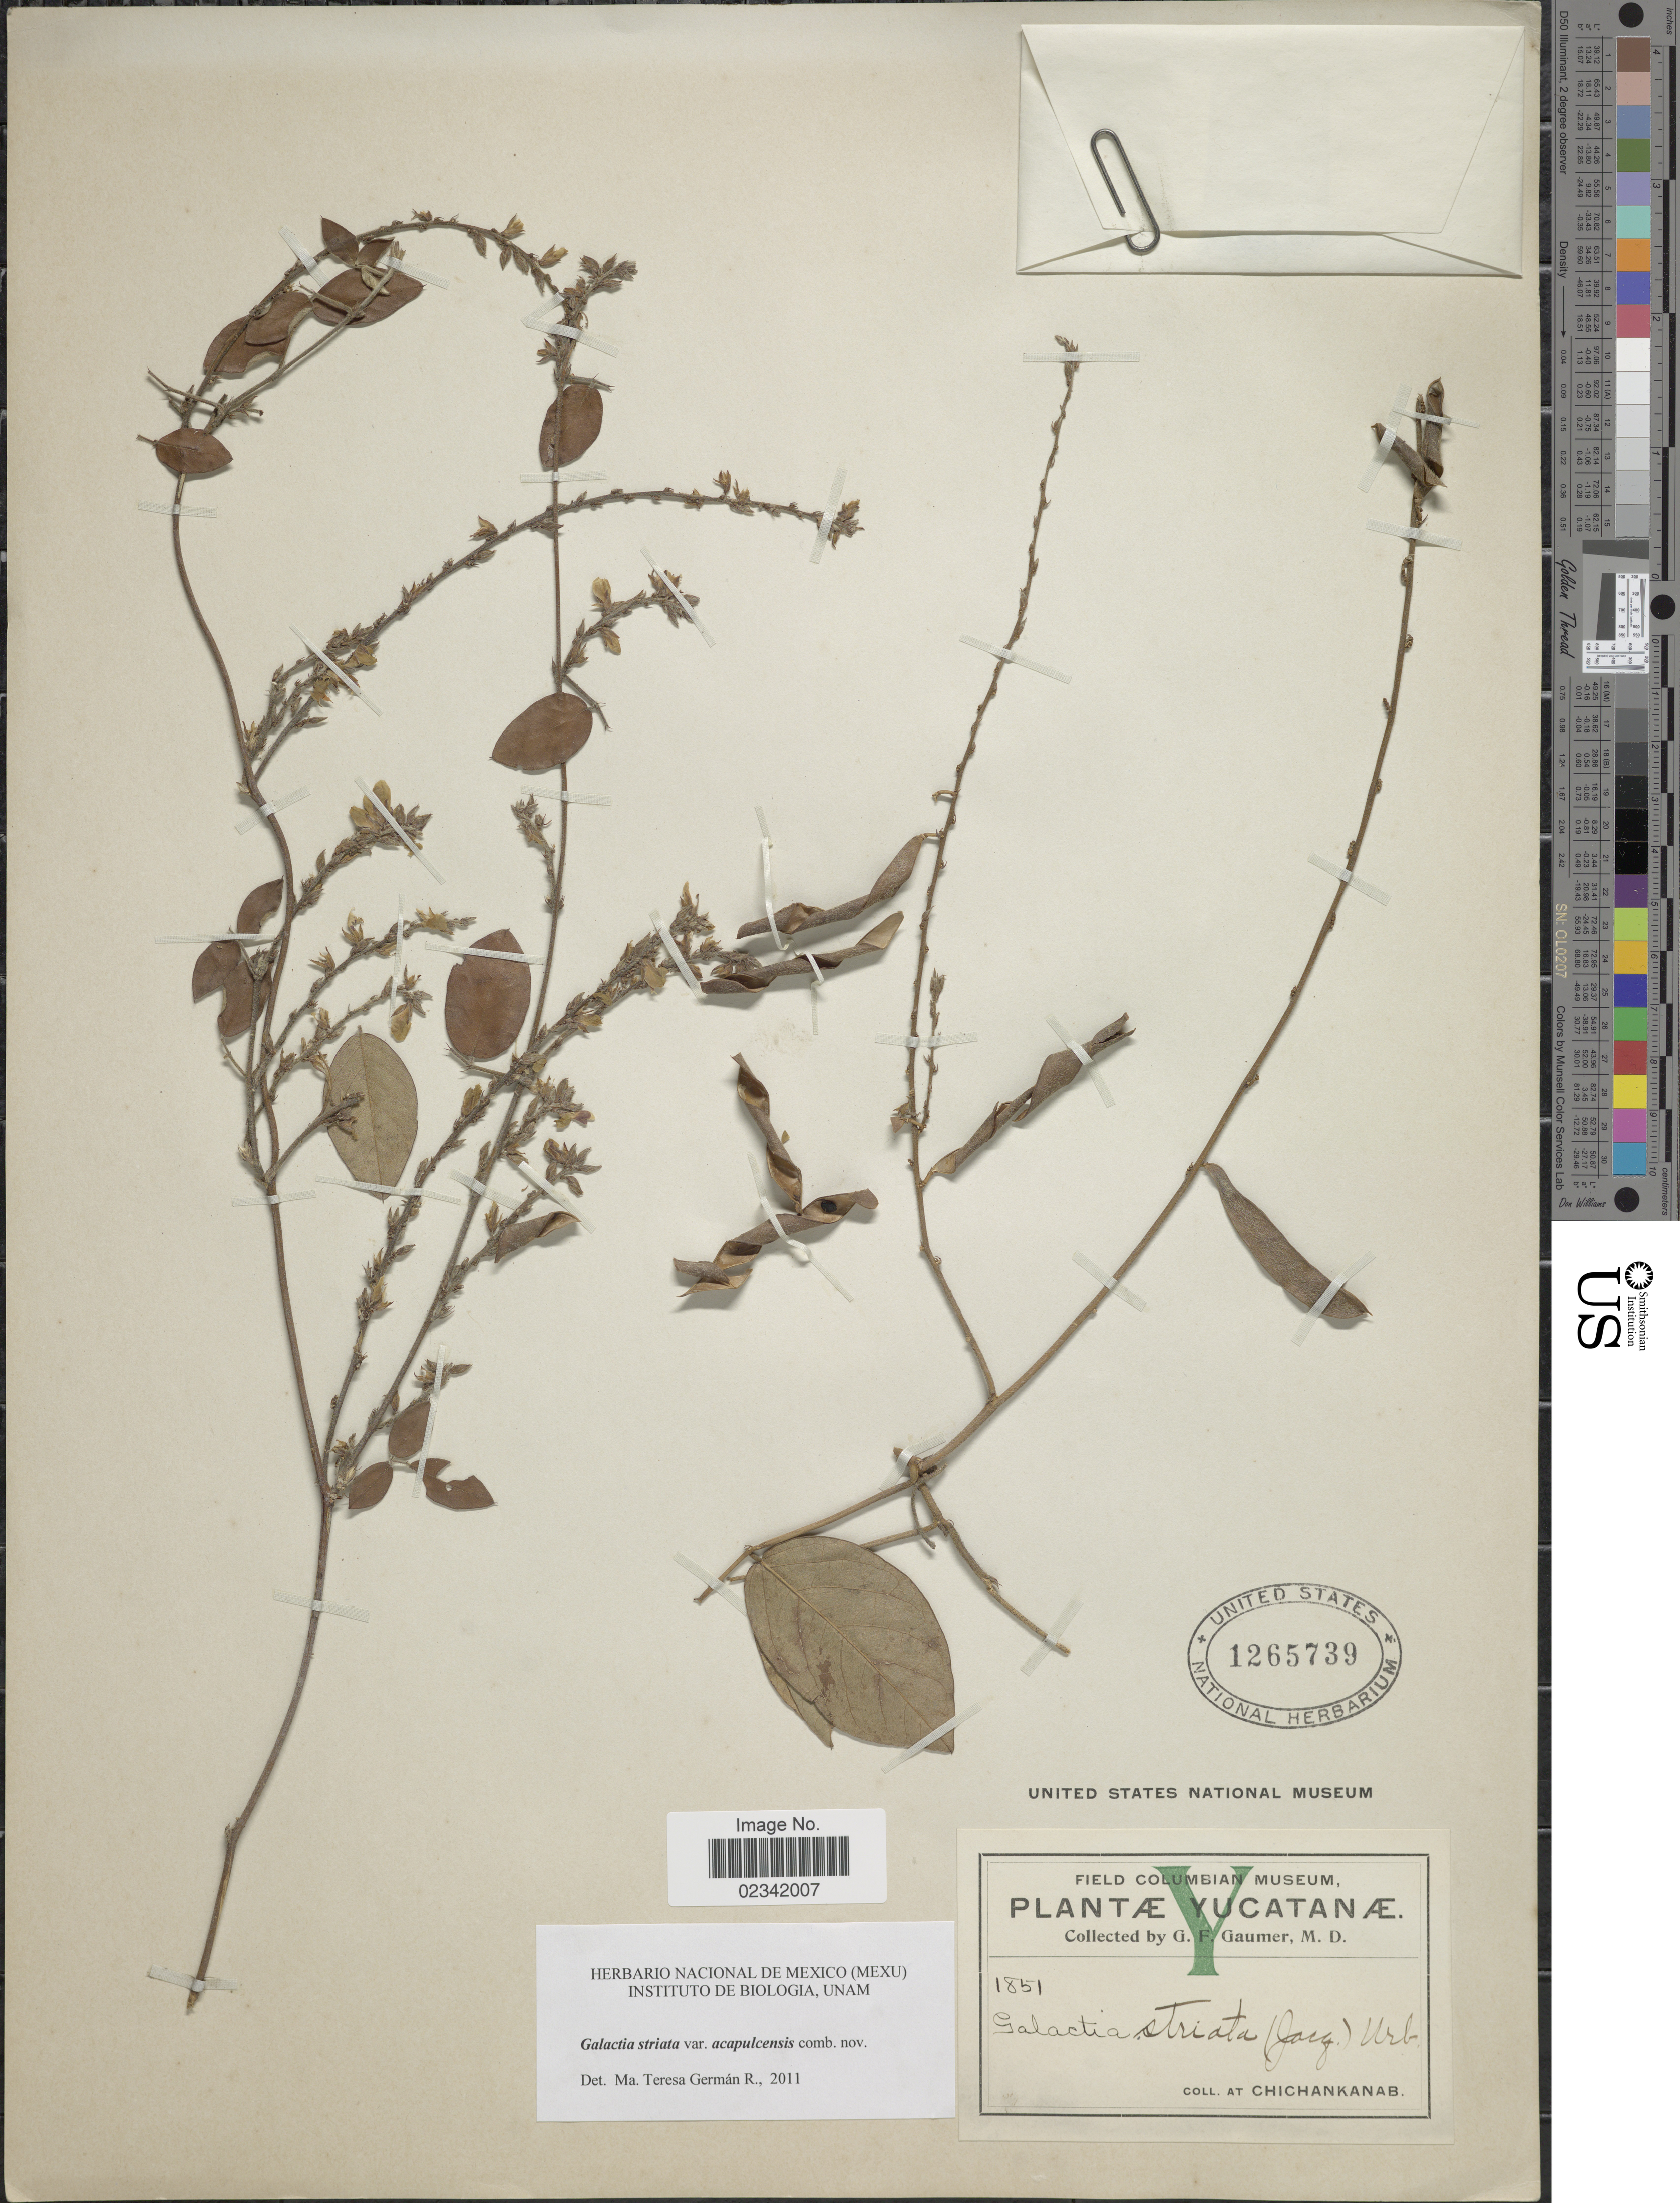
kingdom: Plantae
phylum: Tracheophyta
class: Magnoliopsida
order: Fabales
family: Fabaceae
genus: Galactia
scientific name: Galactia acapulcensis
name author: Rose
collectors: G. F. Gaumer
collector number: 1851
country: Mexico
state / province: Yucatán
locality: At Chichankanab, Yucatanae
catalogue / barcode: US 1265739